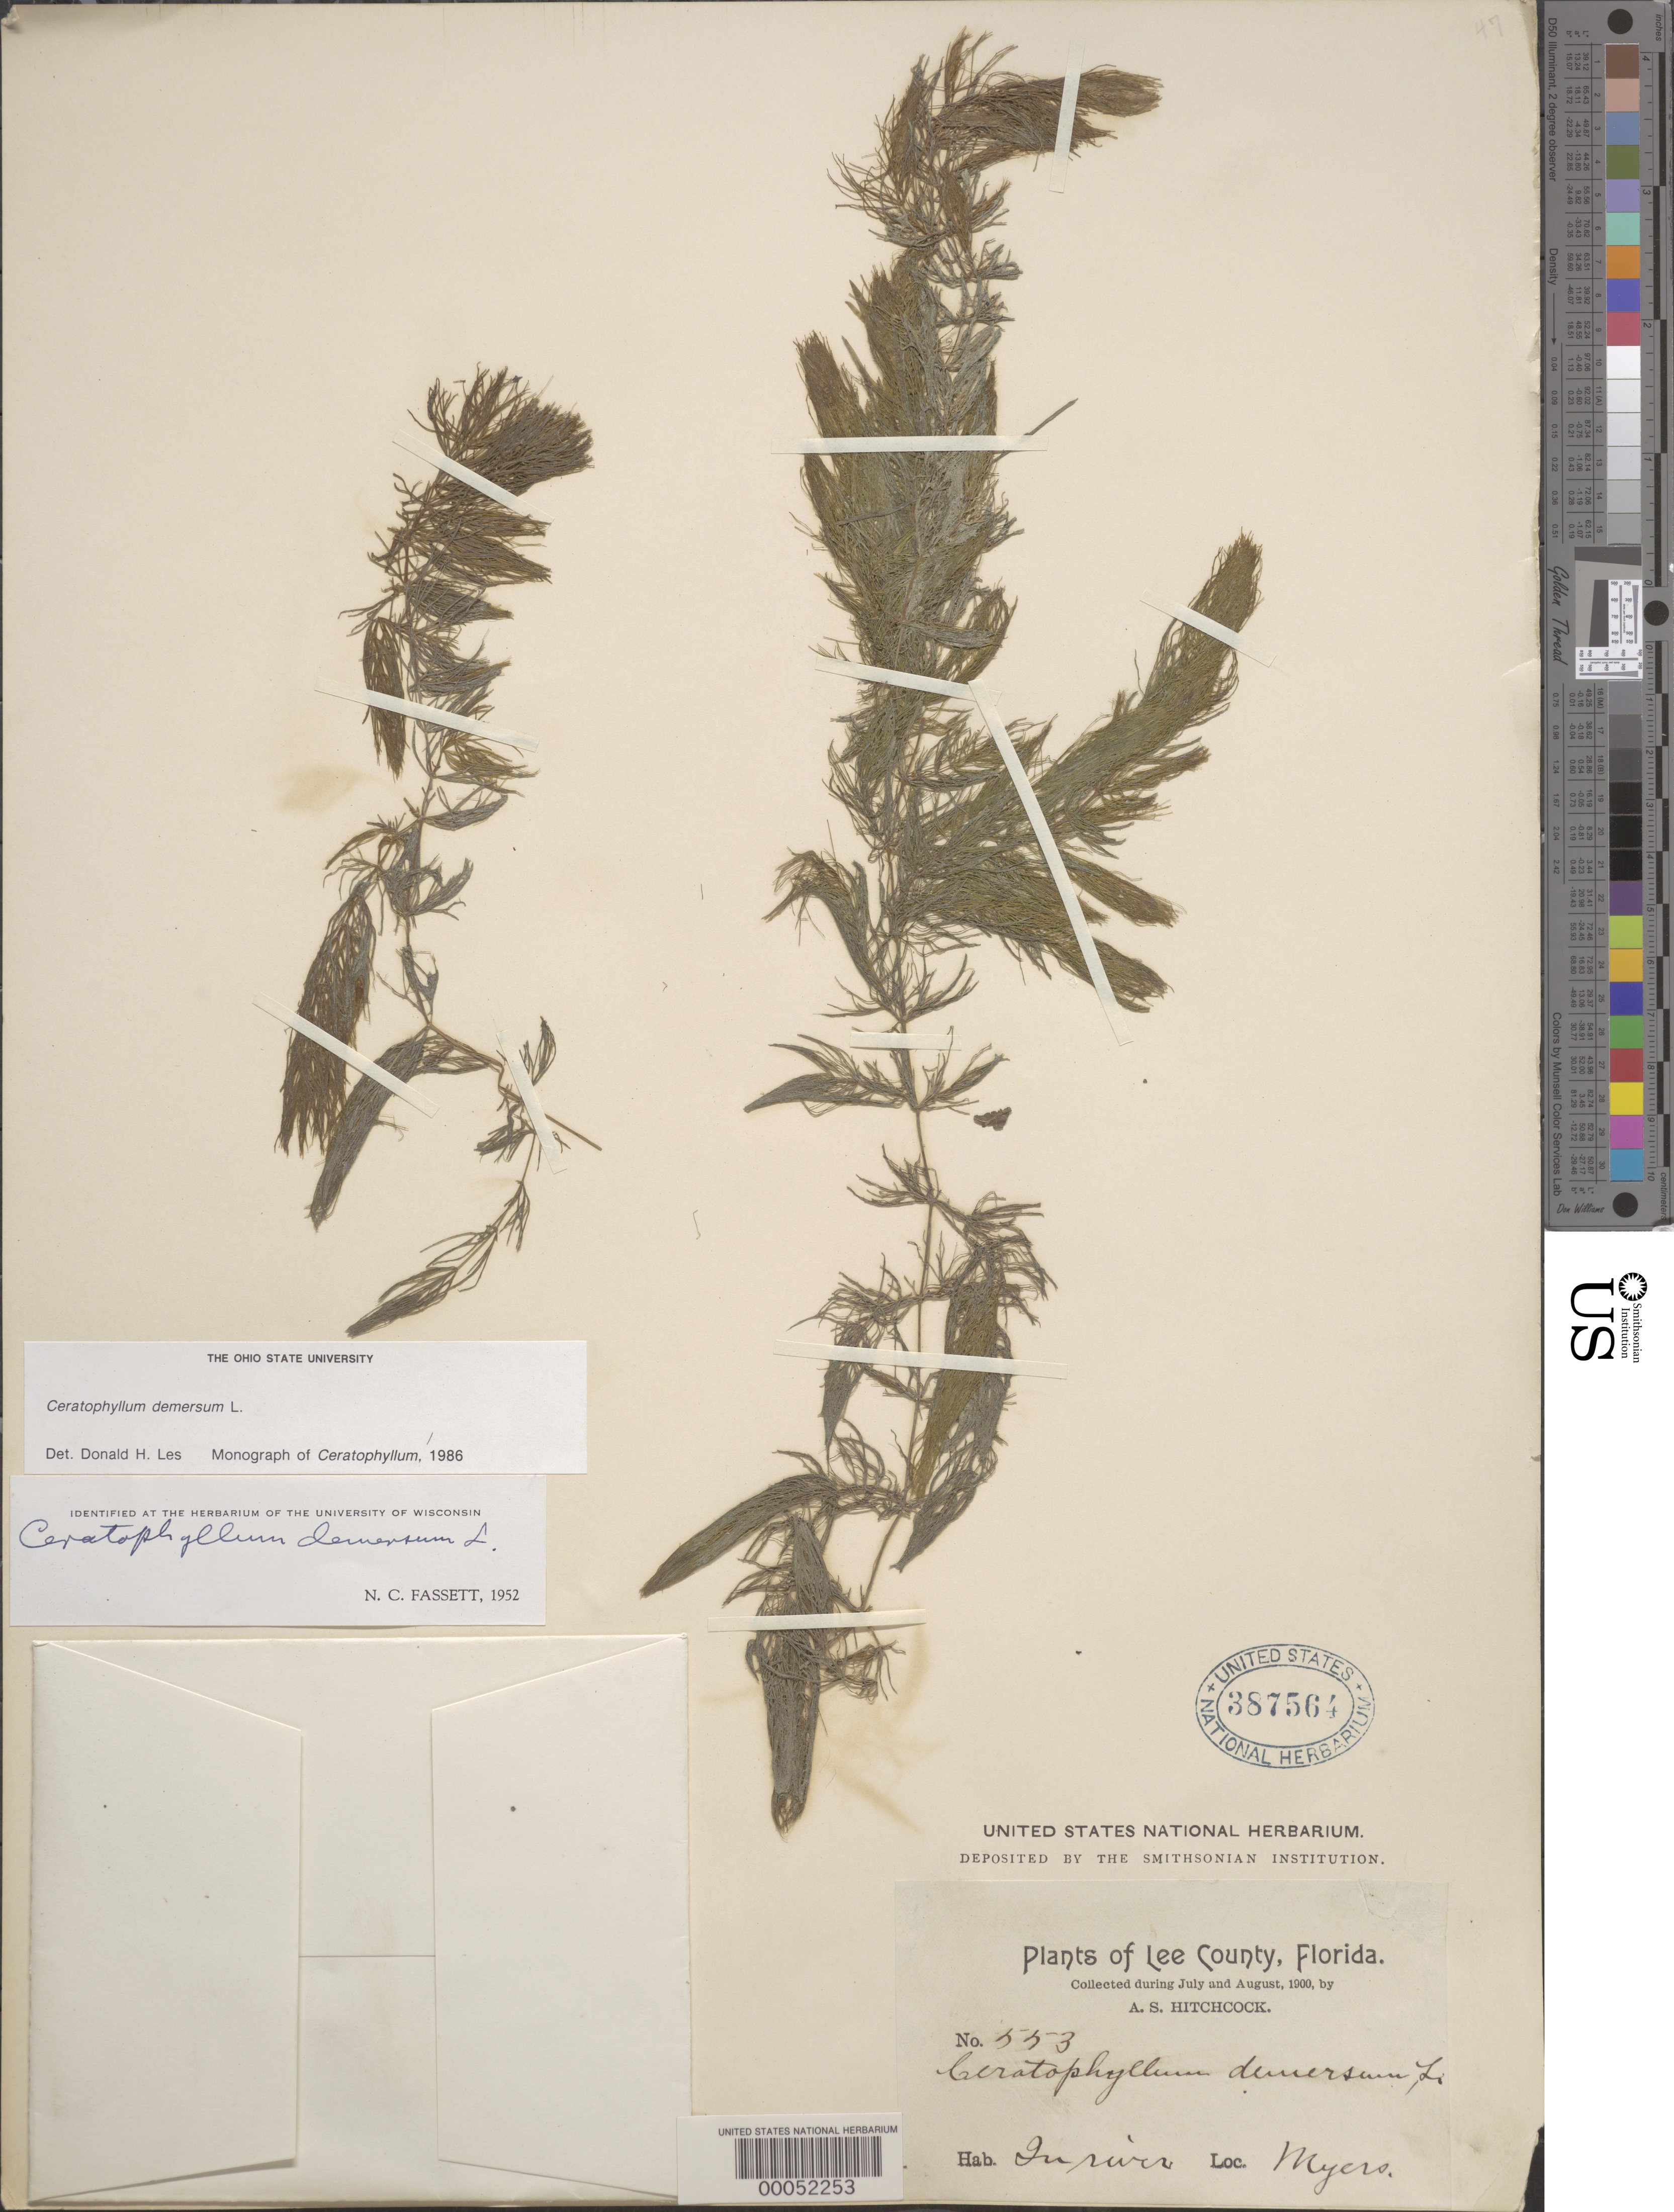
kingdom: Plantae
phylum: Tracheophyta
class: Magnoliopsida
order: Ceratophyllales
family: Ceratophyllaceae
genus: Ceratophyllum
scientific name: Ceratophyllum demersum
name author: L.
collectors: A. S. Hitchcock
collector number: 553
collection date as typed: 11 Aug 1900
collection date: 1900-08-11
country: United States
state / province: Florida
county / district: Lee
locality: In river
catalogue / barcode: US 387564